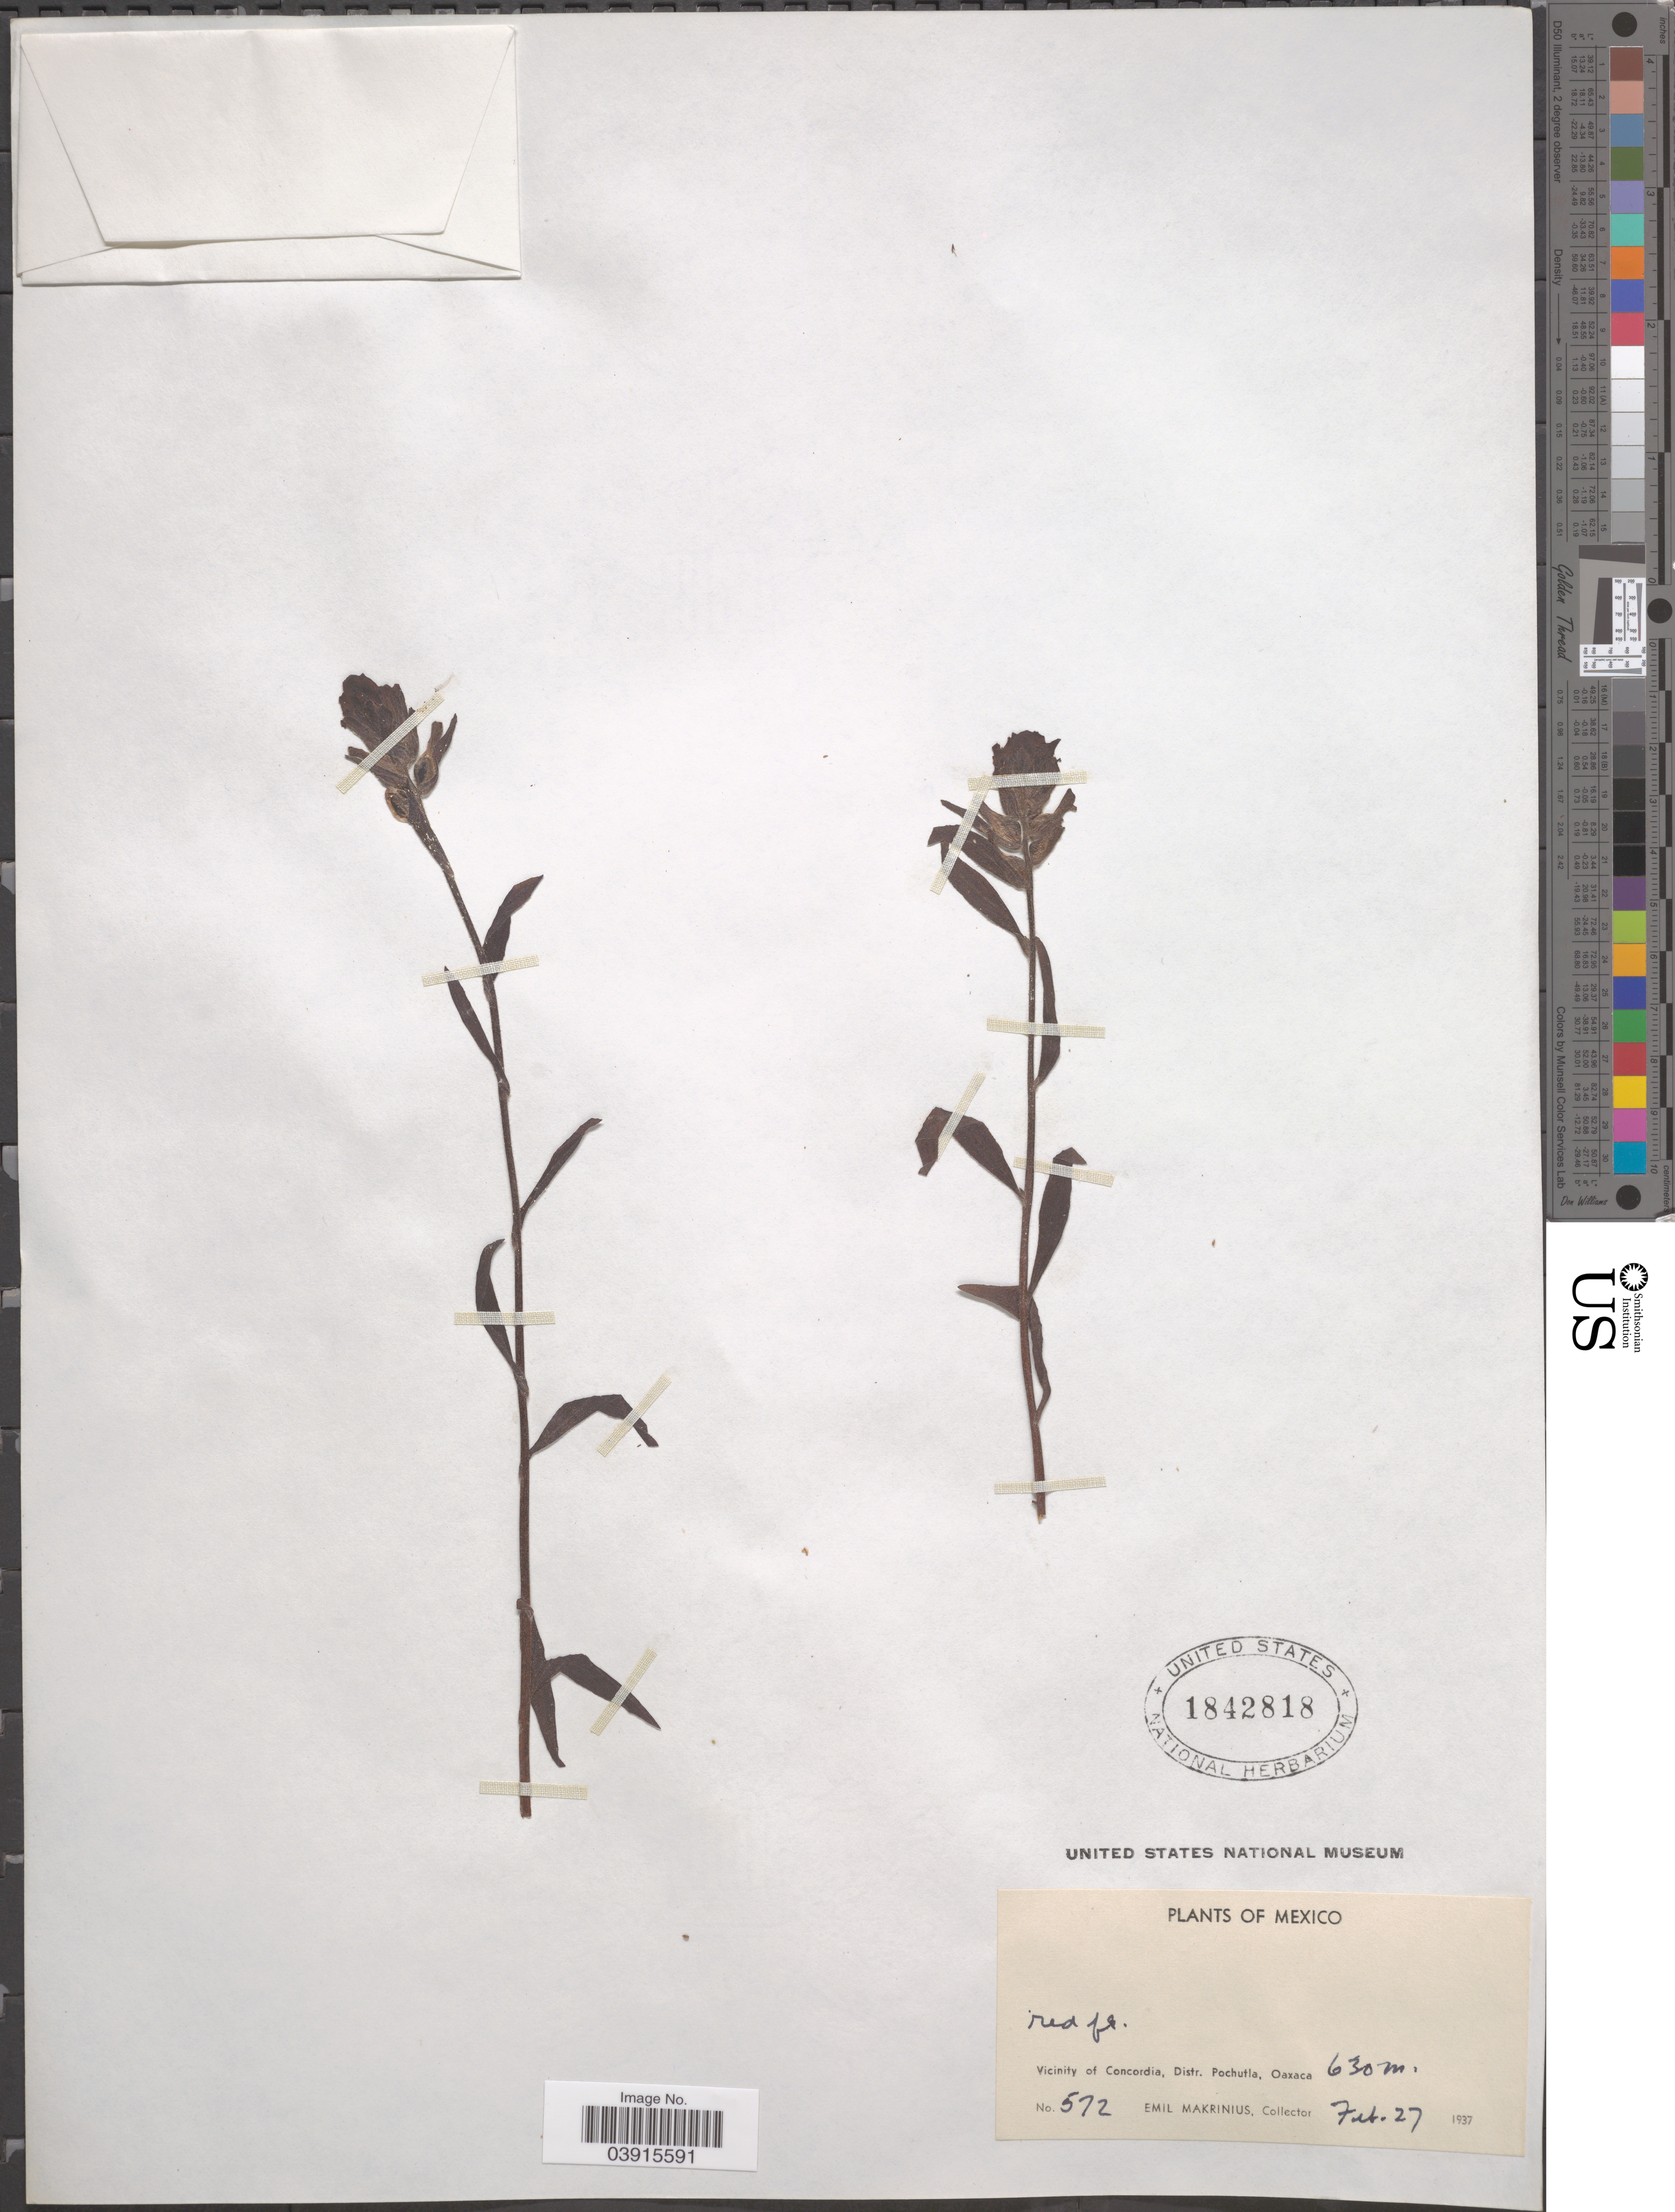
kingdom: Plantae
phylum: Tracheophyta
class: Magnoliopsida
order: Lamiales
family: Orobanchaceae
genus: Castilleja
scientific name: Castilleja scorzonerifolia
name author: Kunth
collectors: E. Makrinius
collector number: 572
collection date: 1937-02-27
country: Mexico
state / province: Oaxaca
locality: Vicinity of Concordia, Distr. Pochutla.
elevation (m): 630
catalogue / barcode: US 1842818